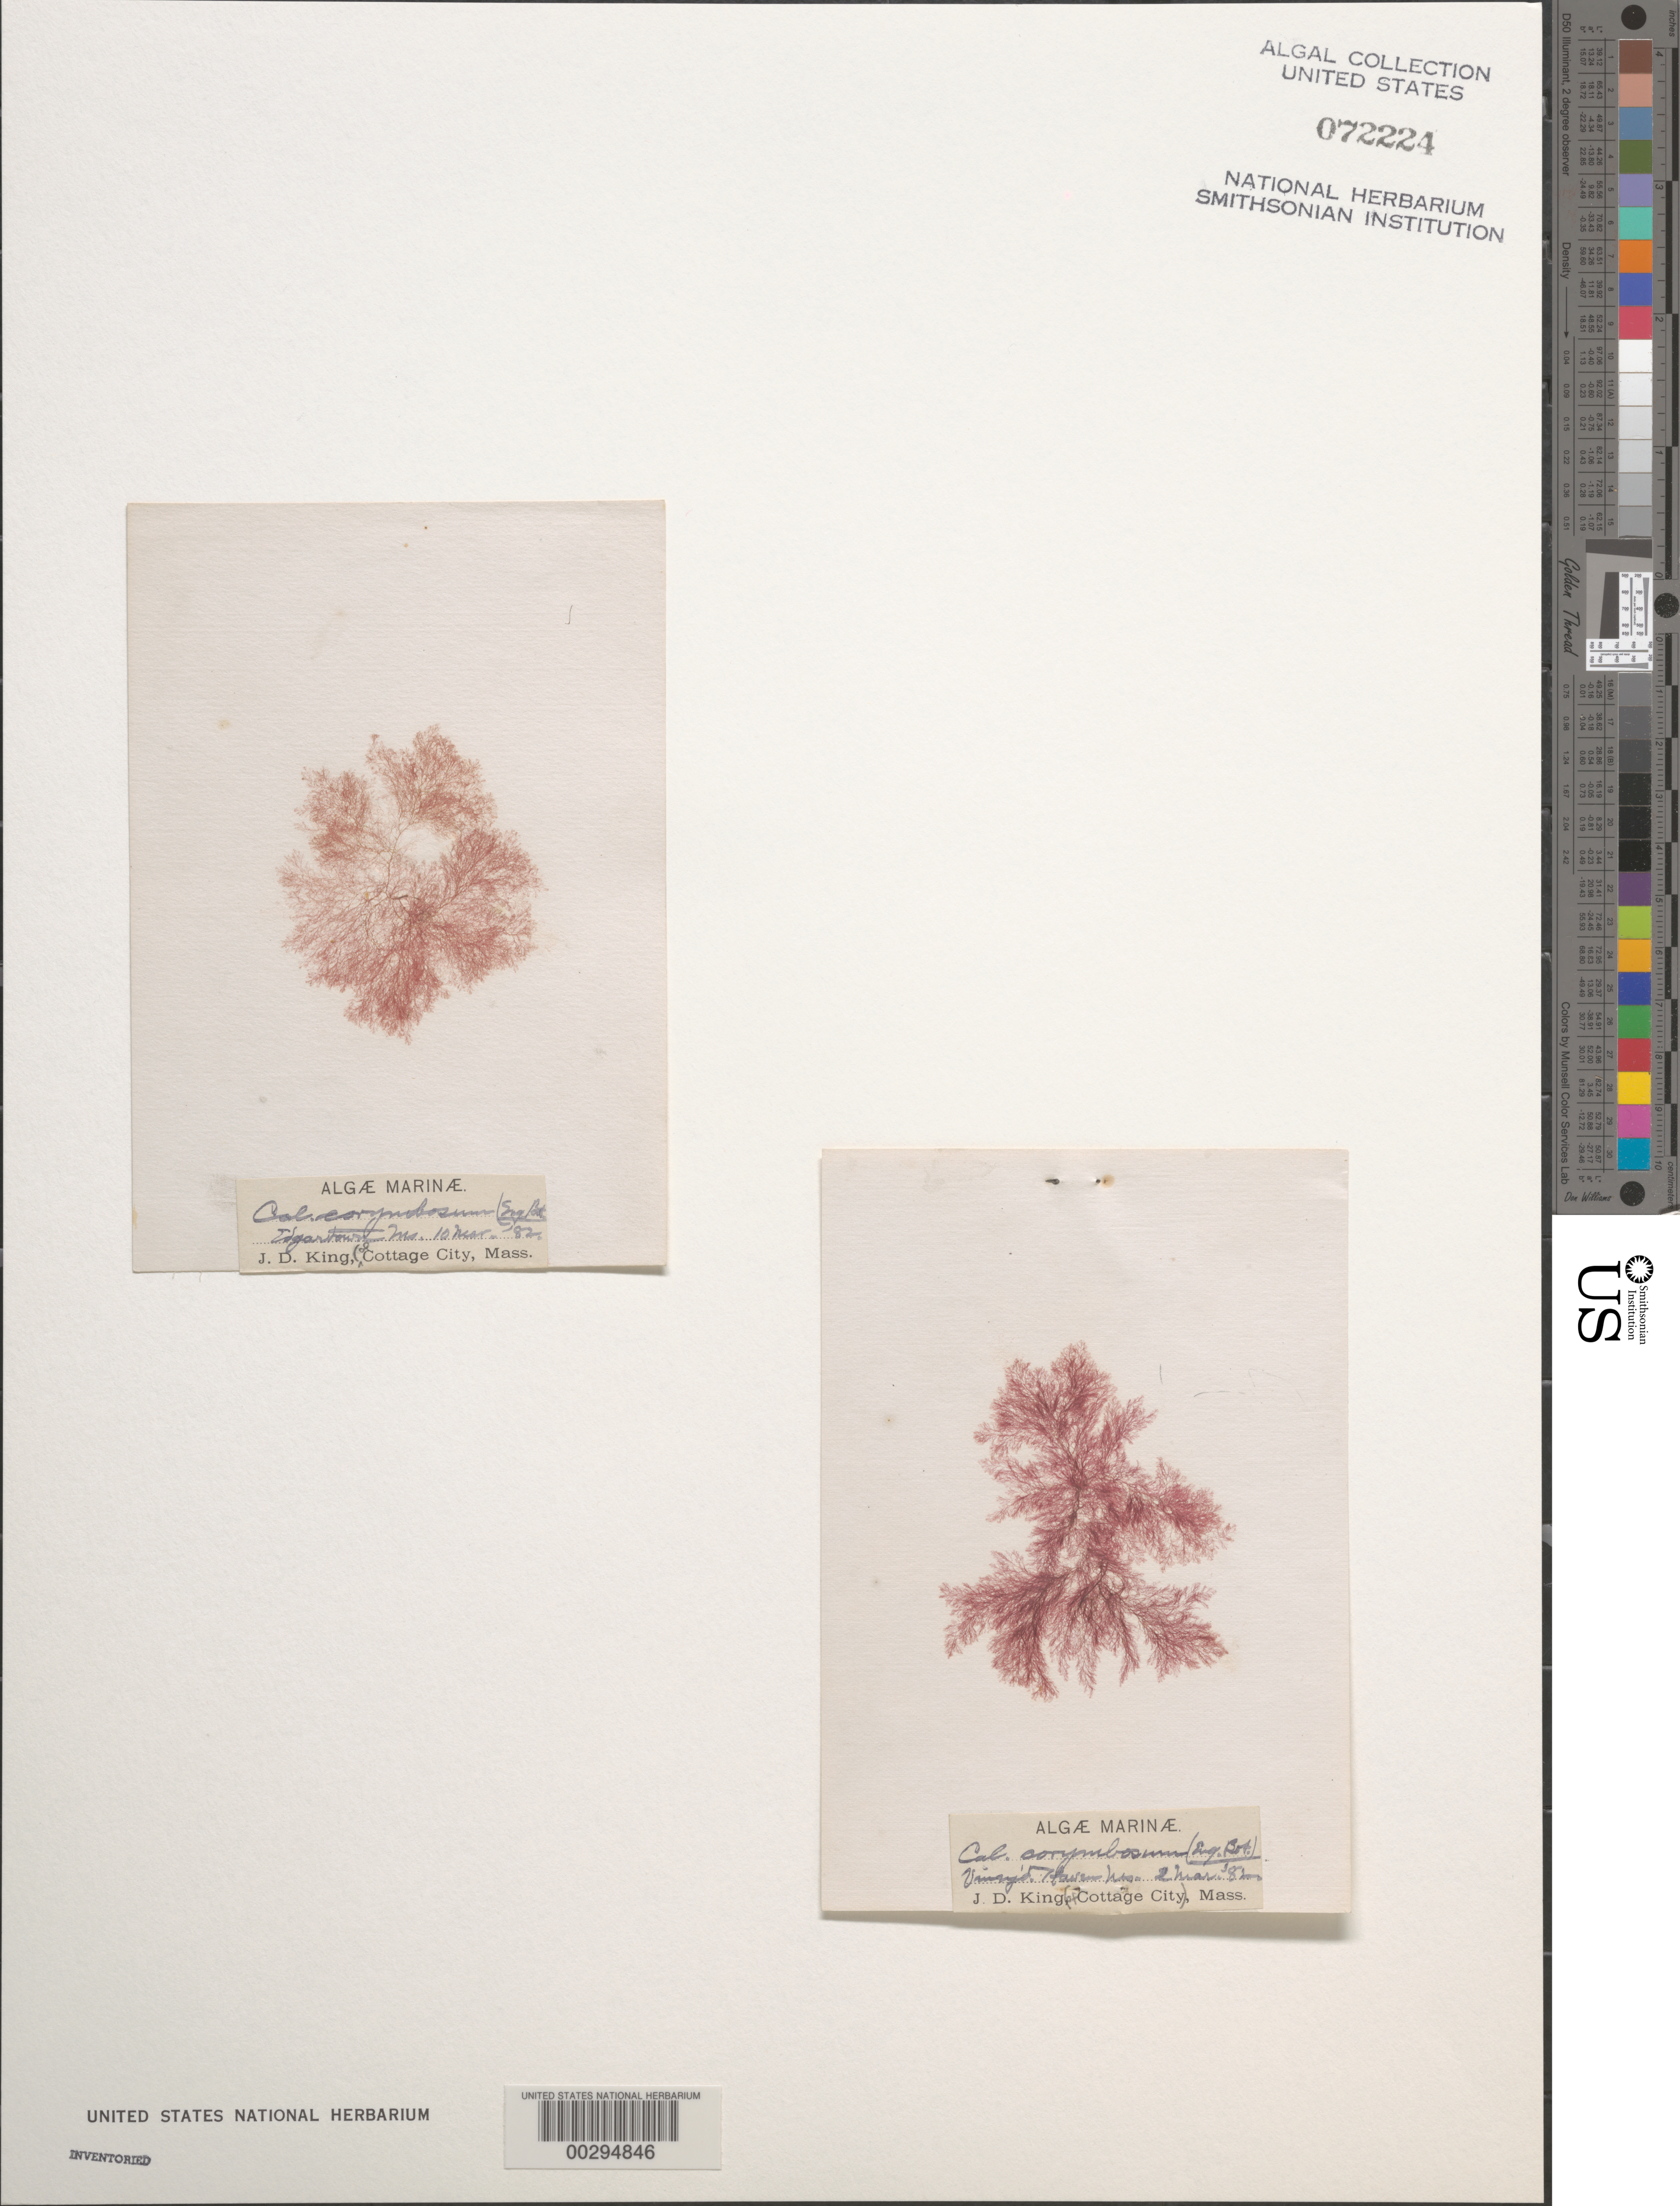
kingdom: Plantae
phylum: Rhodophyta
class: Florideophyceae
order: Ceramiales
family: Callithamniaceae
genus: Callithamnion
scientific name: Callithamnion corymbosum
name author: (Sm.) Lyngb.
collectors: J. D. King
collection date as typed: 02 Mar 1882 AND 10 Mar 1882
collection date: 1882-03-02,1882-03-10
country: United States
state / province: Massachusetts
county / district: Dukes County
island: Martha's Vineyard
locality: Vineyard Haven and Edgartown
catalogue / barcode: US 72224